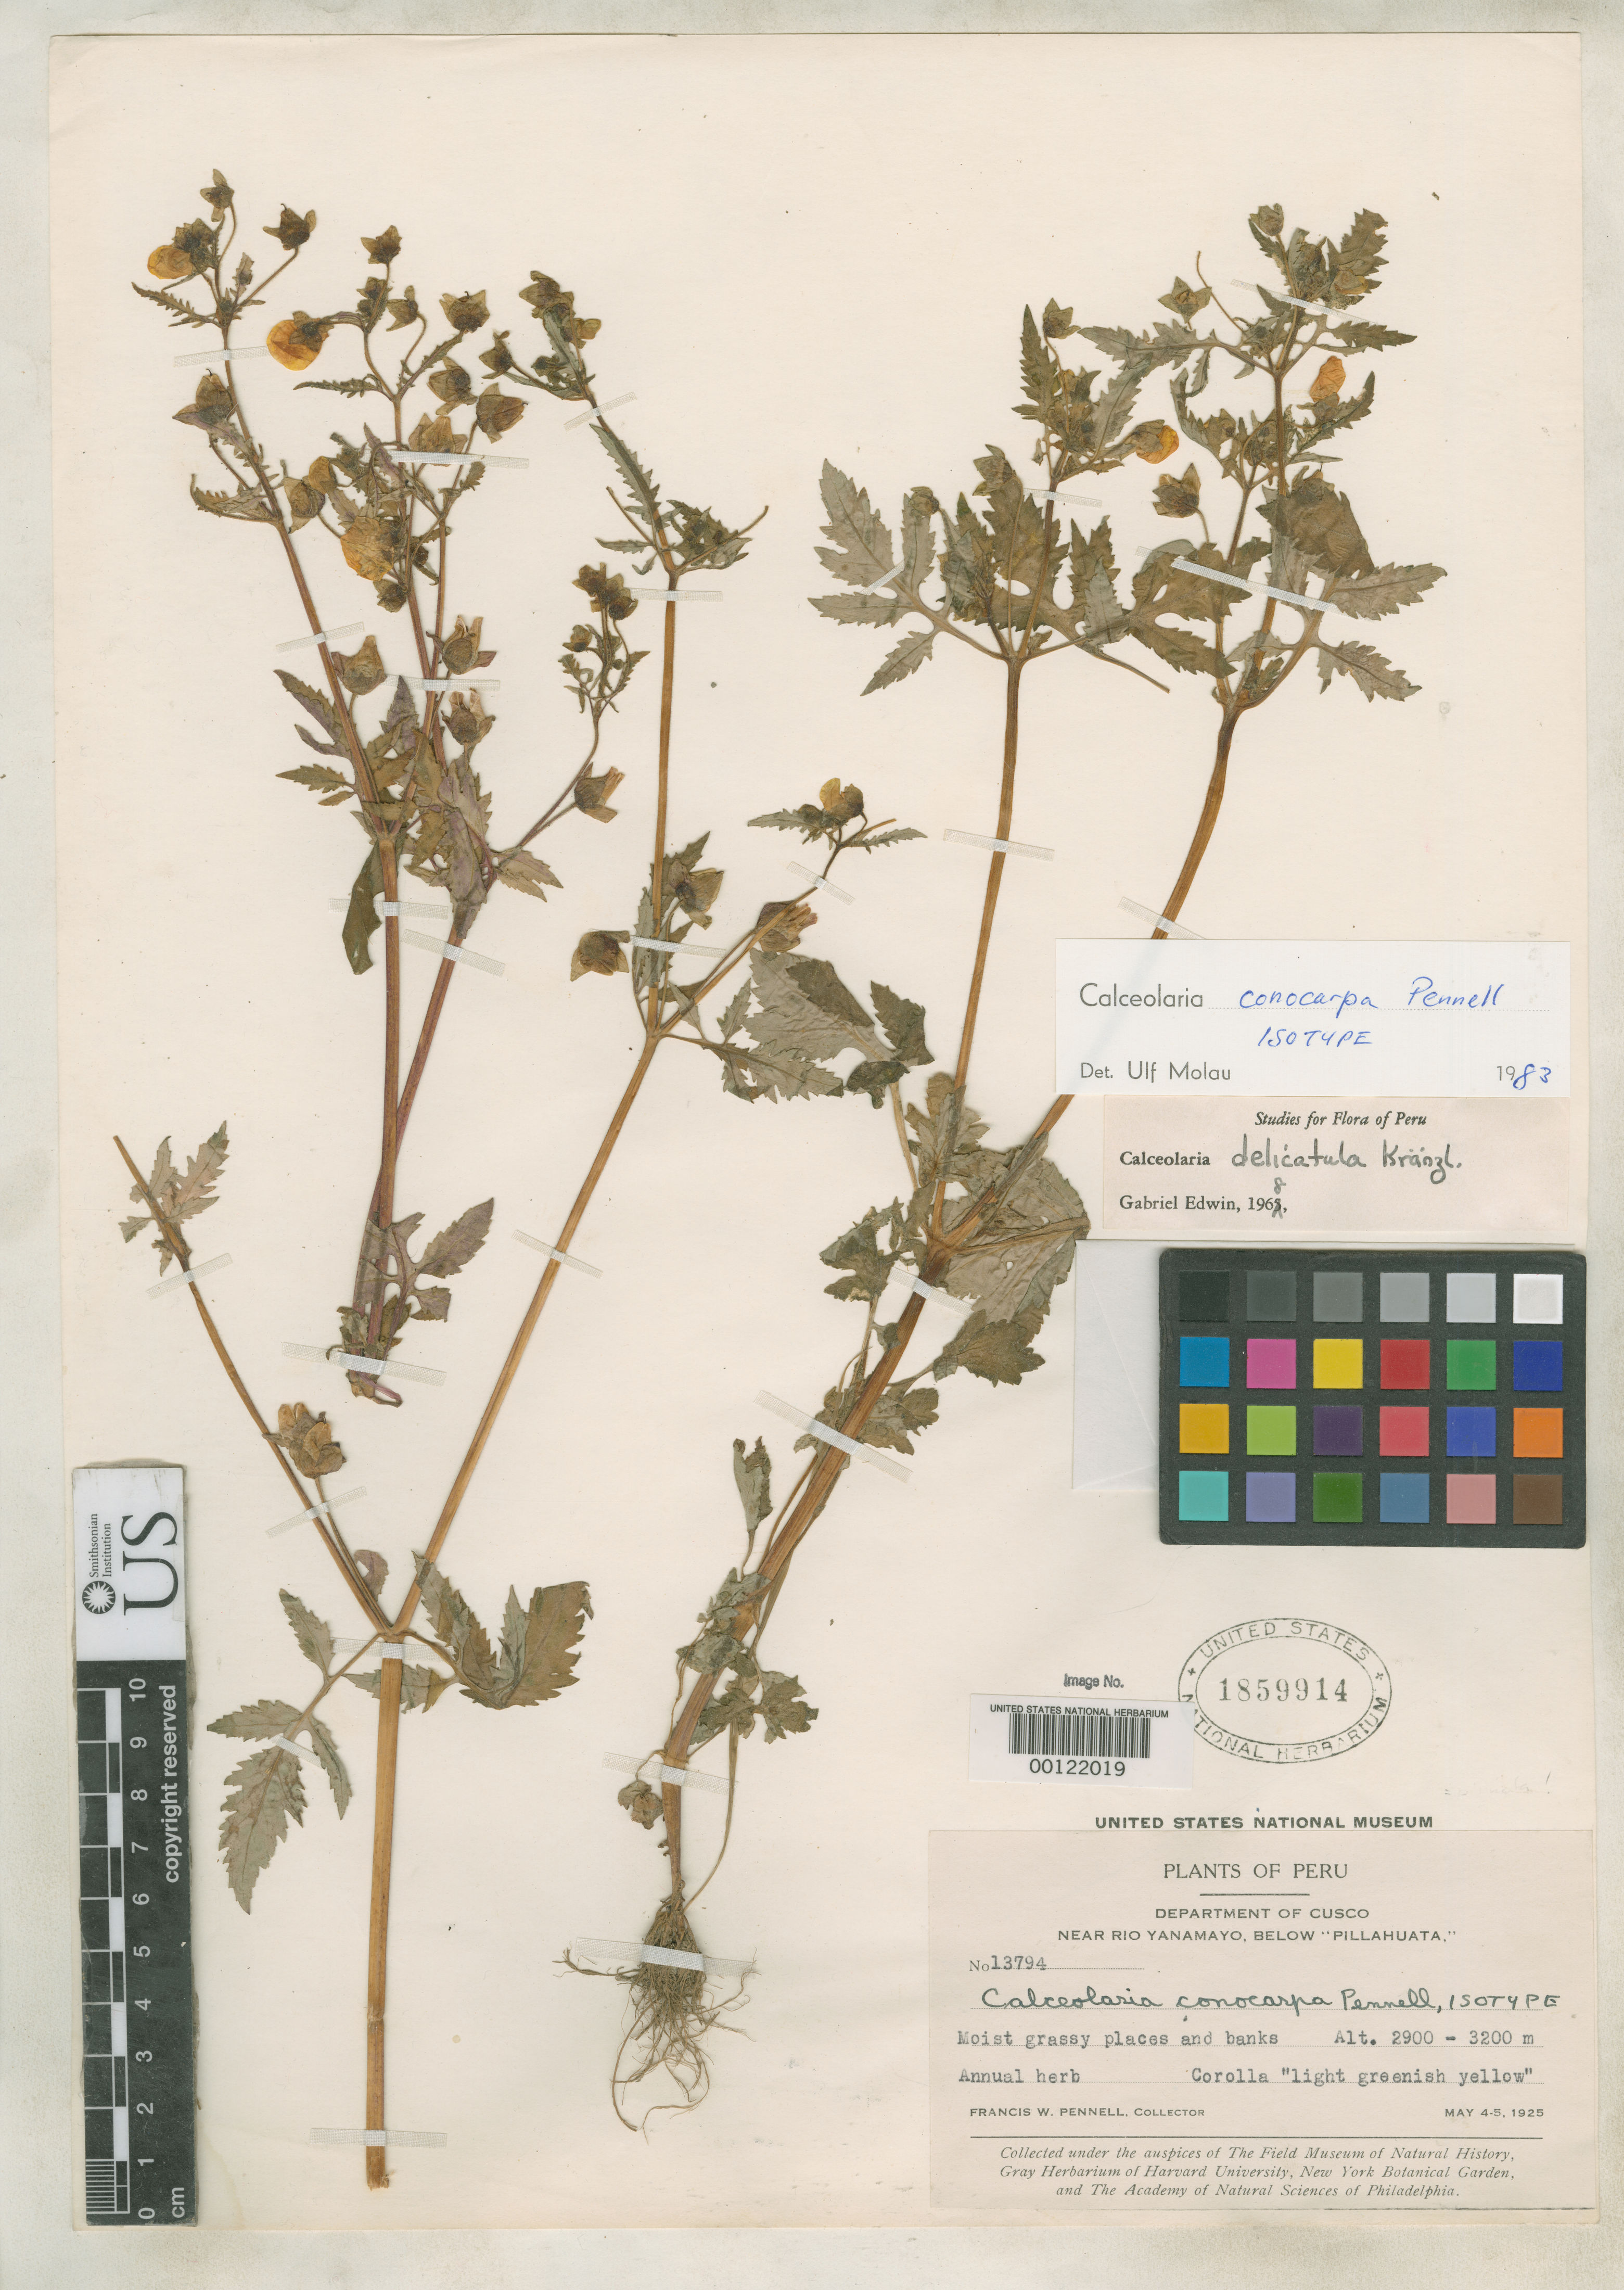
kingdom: Plantae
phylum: Tracheophyta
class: Magnoliopsida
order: Lamiales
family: Calceolariaceae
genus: Calceolaria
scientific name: Calceolaria conocarpa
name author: Pennell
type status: Isotype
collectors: F. W. Pennell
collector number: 13794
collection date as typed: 04 May 1925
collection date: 1925-05-04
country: Peru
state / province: Cusco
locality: Río Yanamayo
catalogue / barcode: US 1859914